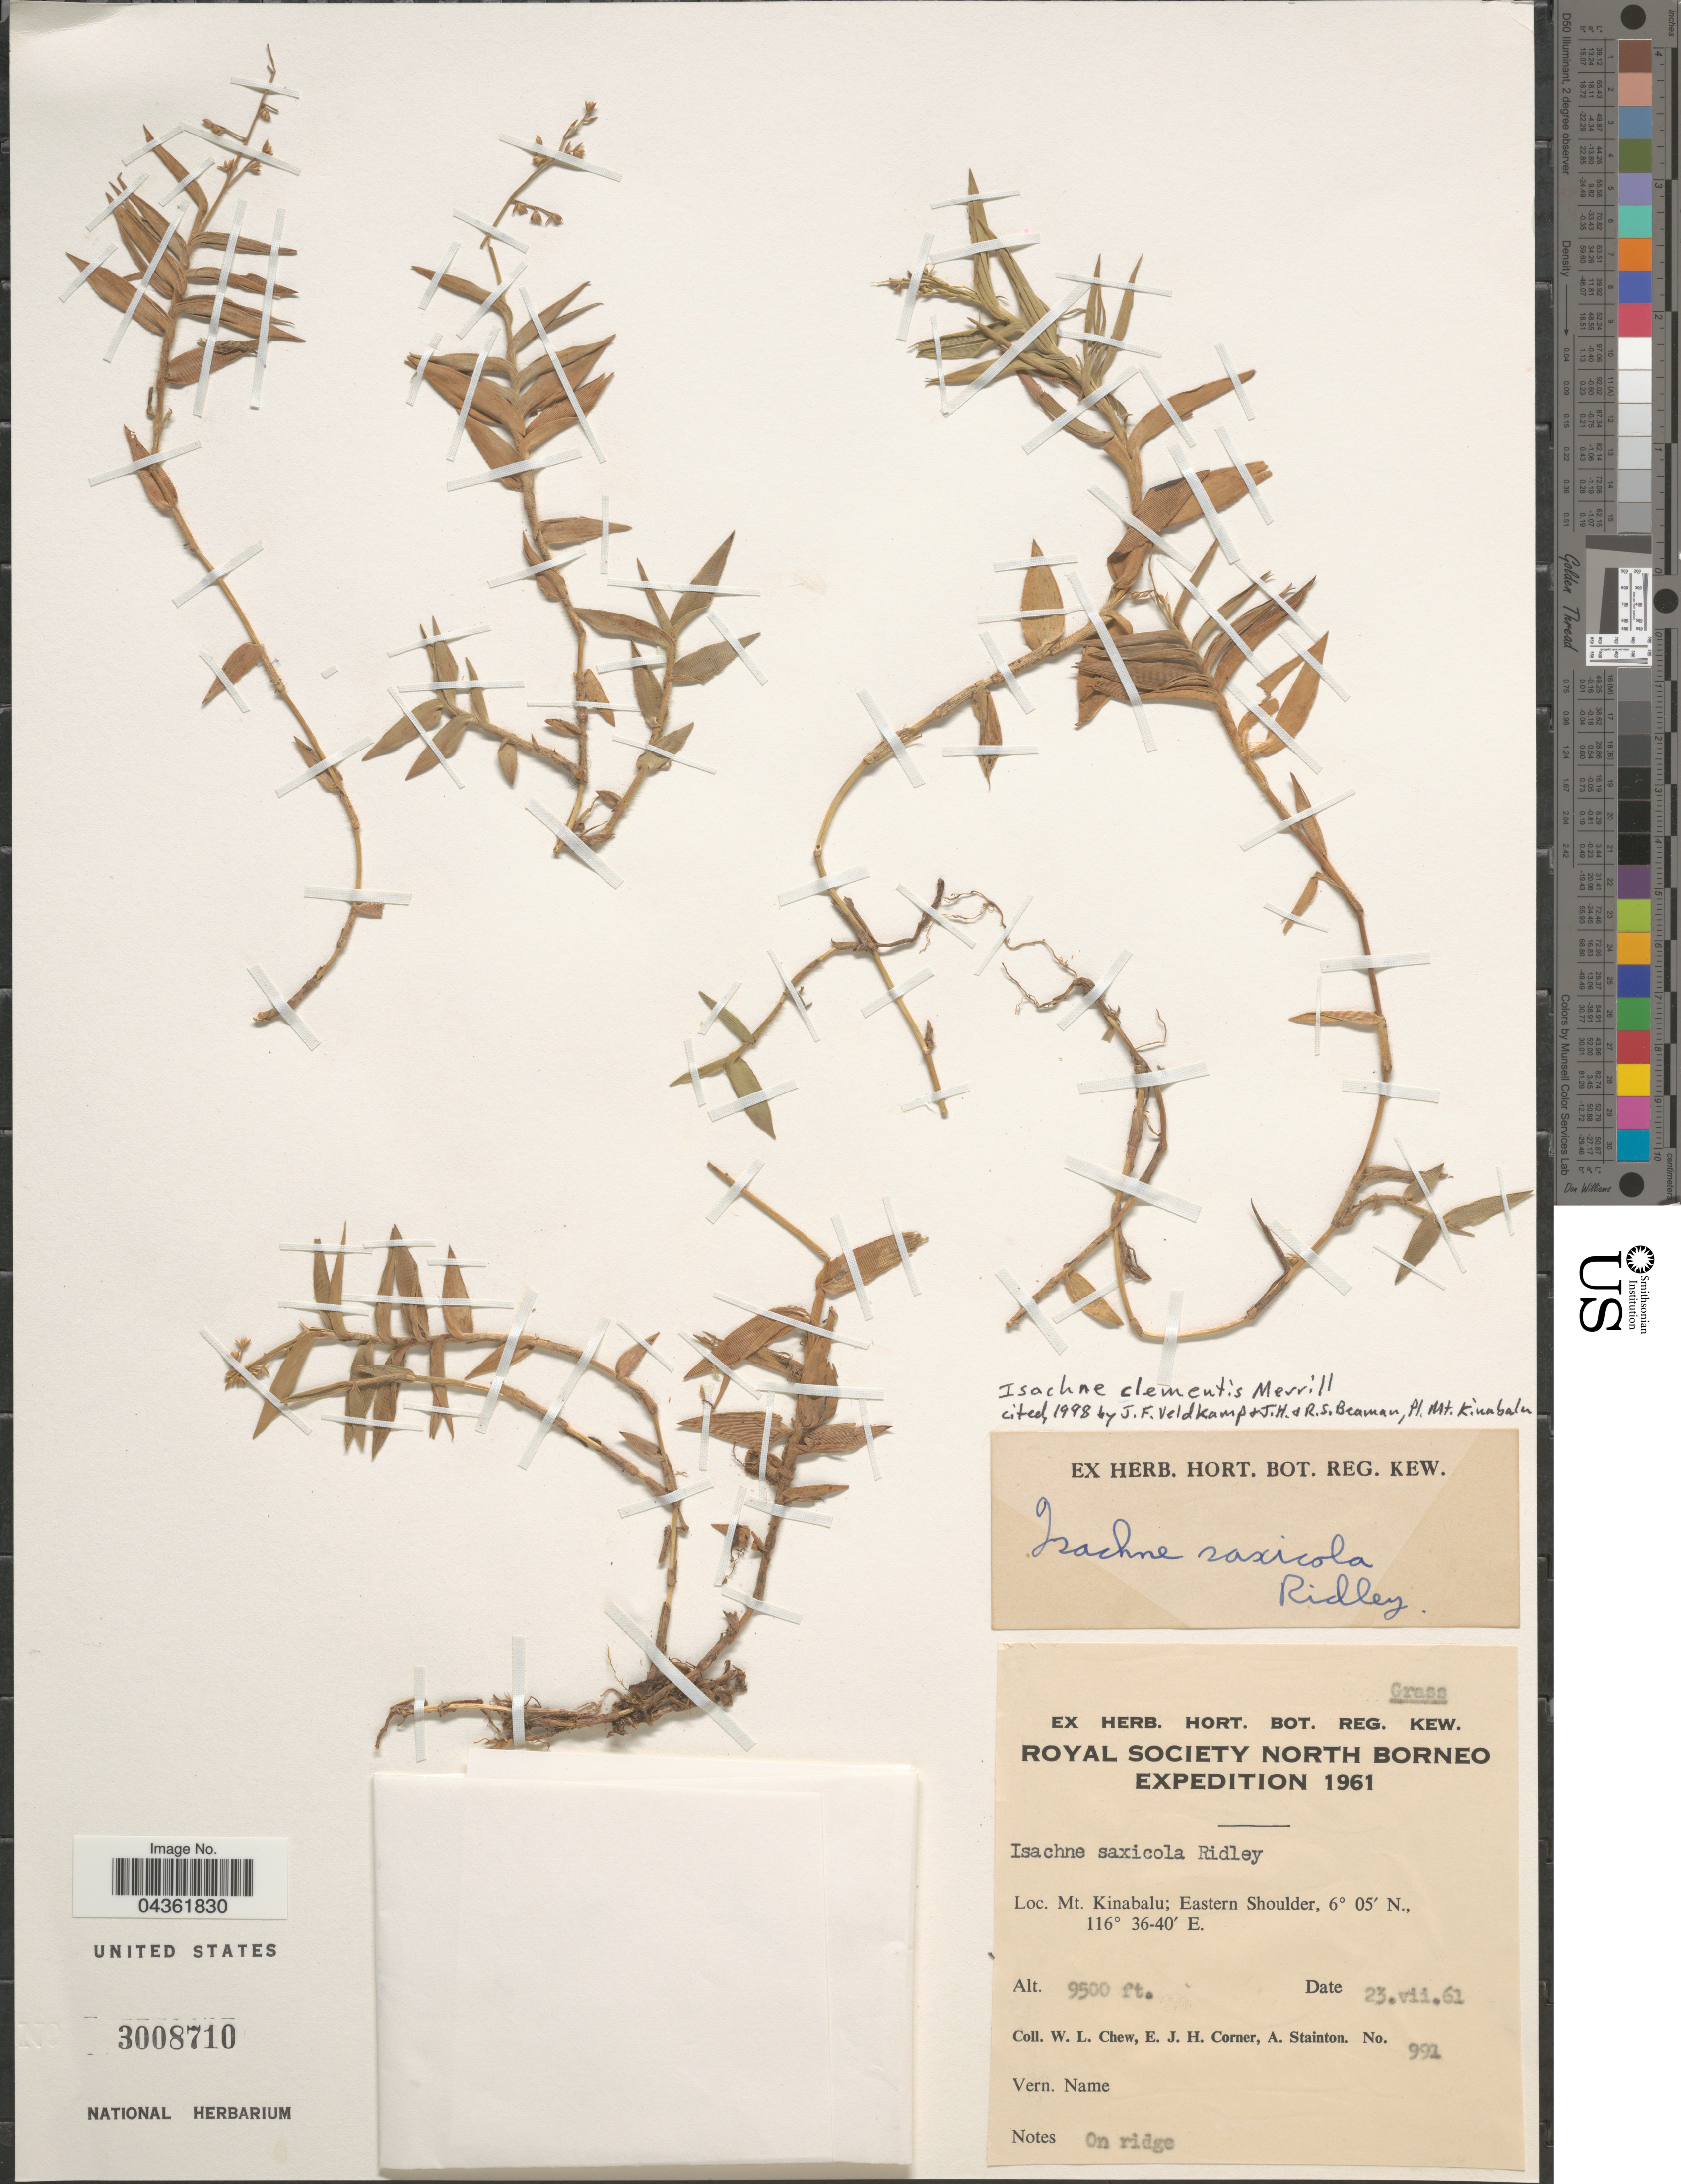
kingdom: Plantae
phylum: Tracheophyta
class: Liliopsida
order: Poales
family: Poaceae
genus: Isachne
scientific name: Isachne clementis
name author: Merr.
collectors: W. Chew, E. Corner & A. Stainton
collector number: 991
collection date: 1961-07-23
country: Malaysia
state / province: Sabah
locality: Royal Society North Borneo Expedition 1961. Mt. Kinabalu; Eastern Shoulder.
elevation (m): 2896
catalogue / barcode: US 3008710